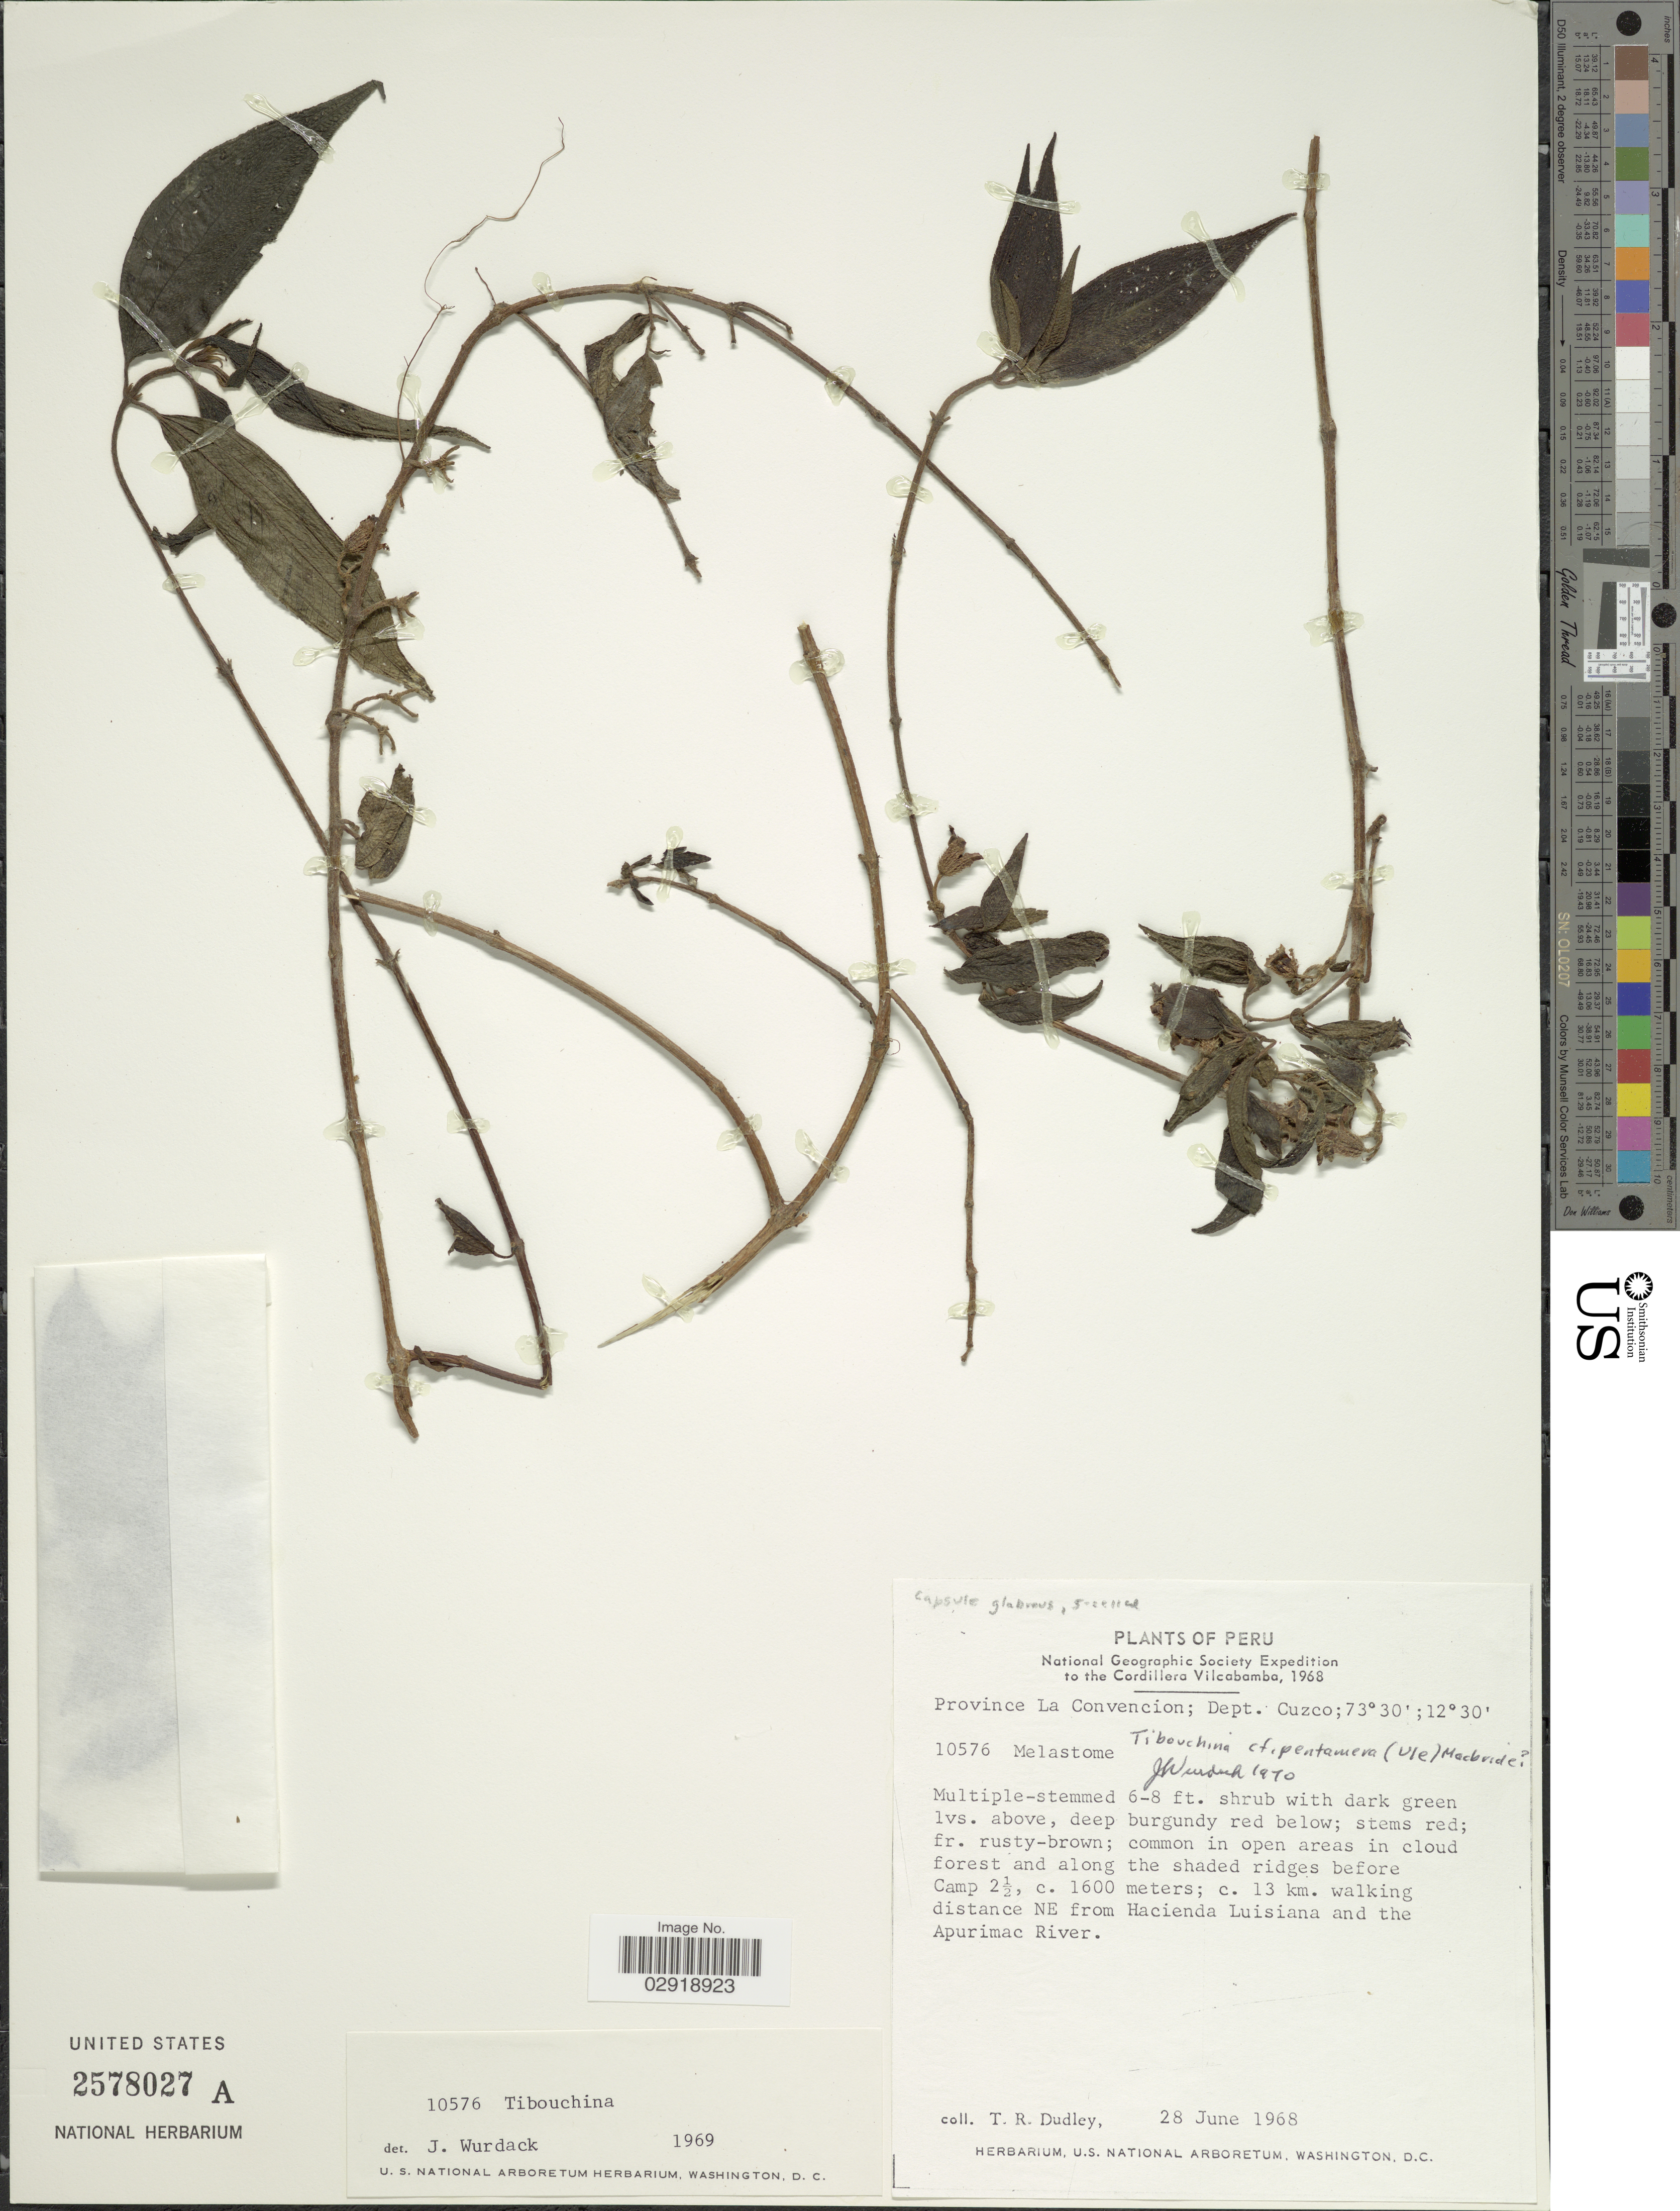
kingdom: Plantae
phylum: Tracheophyta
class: Magnoliopsida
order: Myrtales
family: Melastomataceae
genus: Chaetogastra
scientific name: Chaetogastra pentamera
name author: (Ule) P.J.F. Guim. & Michelang.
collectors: T. R. Dudley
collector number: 10576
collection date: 1968-06-28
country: Peru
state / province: Cusco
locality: Province La Convencion; Dept. Cuzco. Common in open areas in cloud forest and along the shaded ridges before Camp 2½; c. 13 km. walking distance NE from Hacienda Luisiana and the Apurimac River. Cordillera Vilcabamba.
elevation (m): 1600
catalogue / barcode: US 2578027A